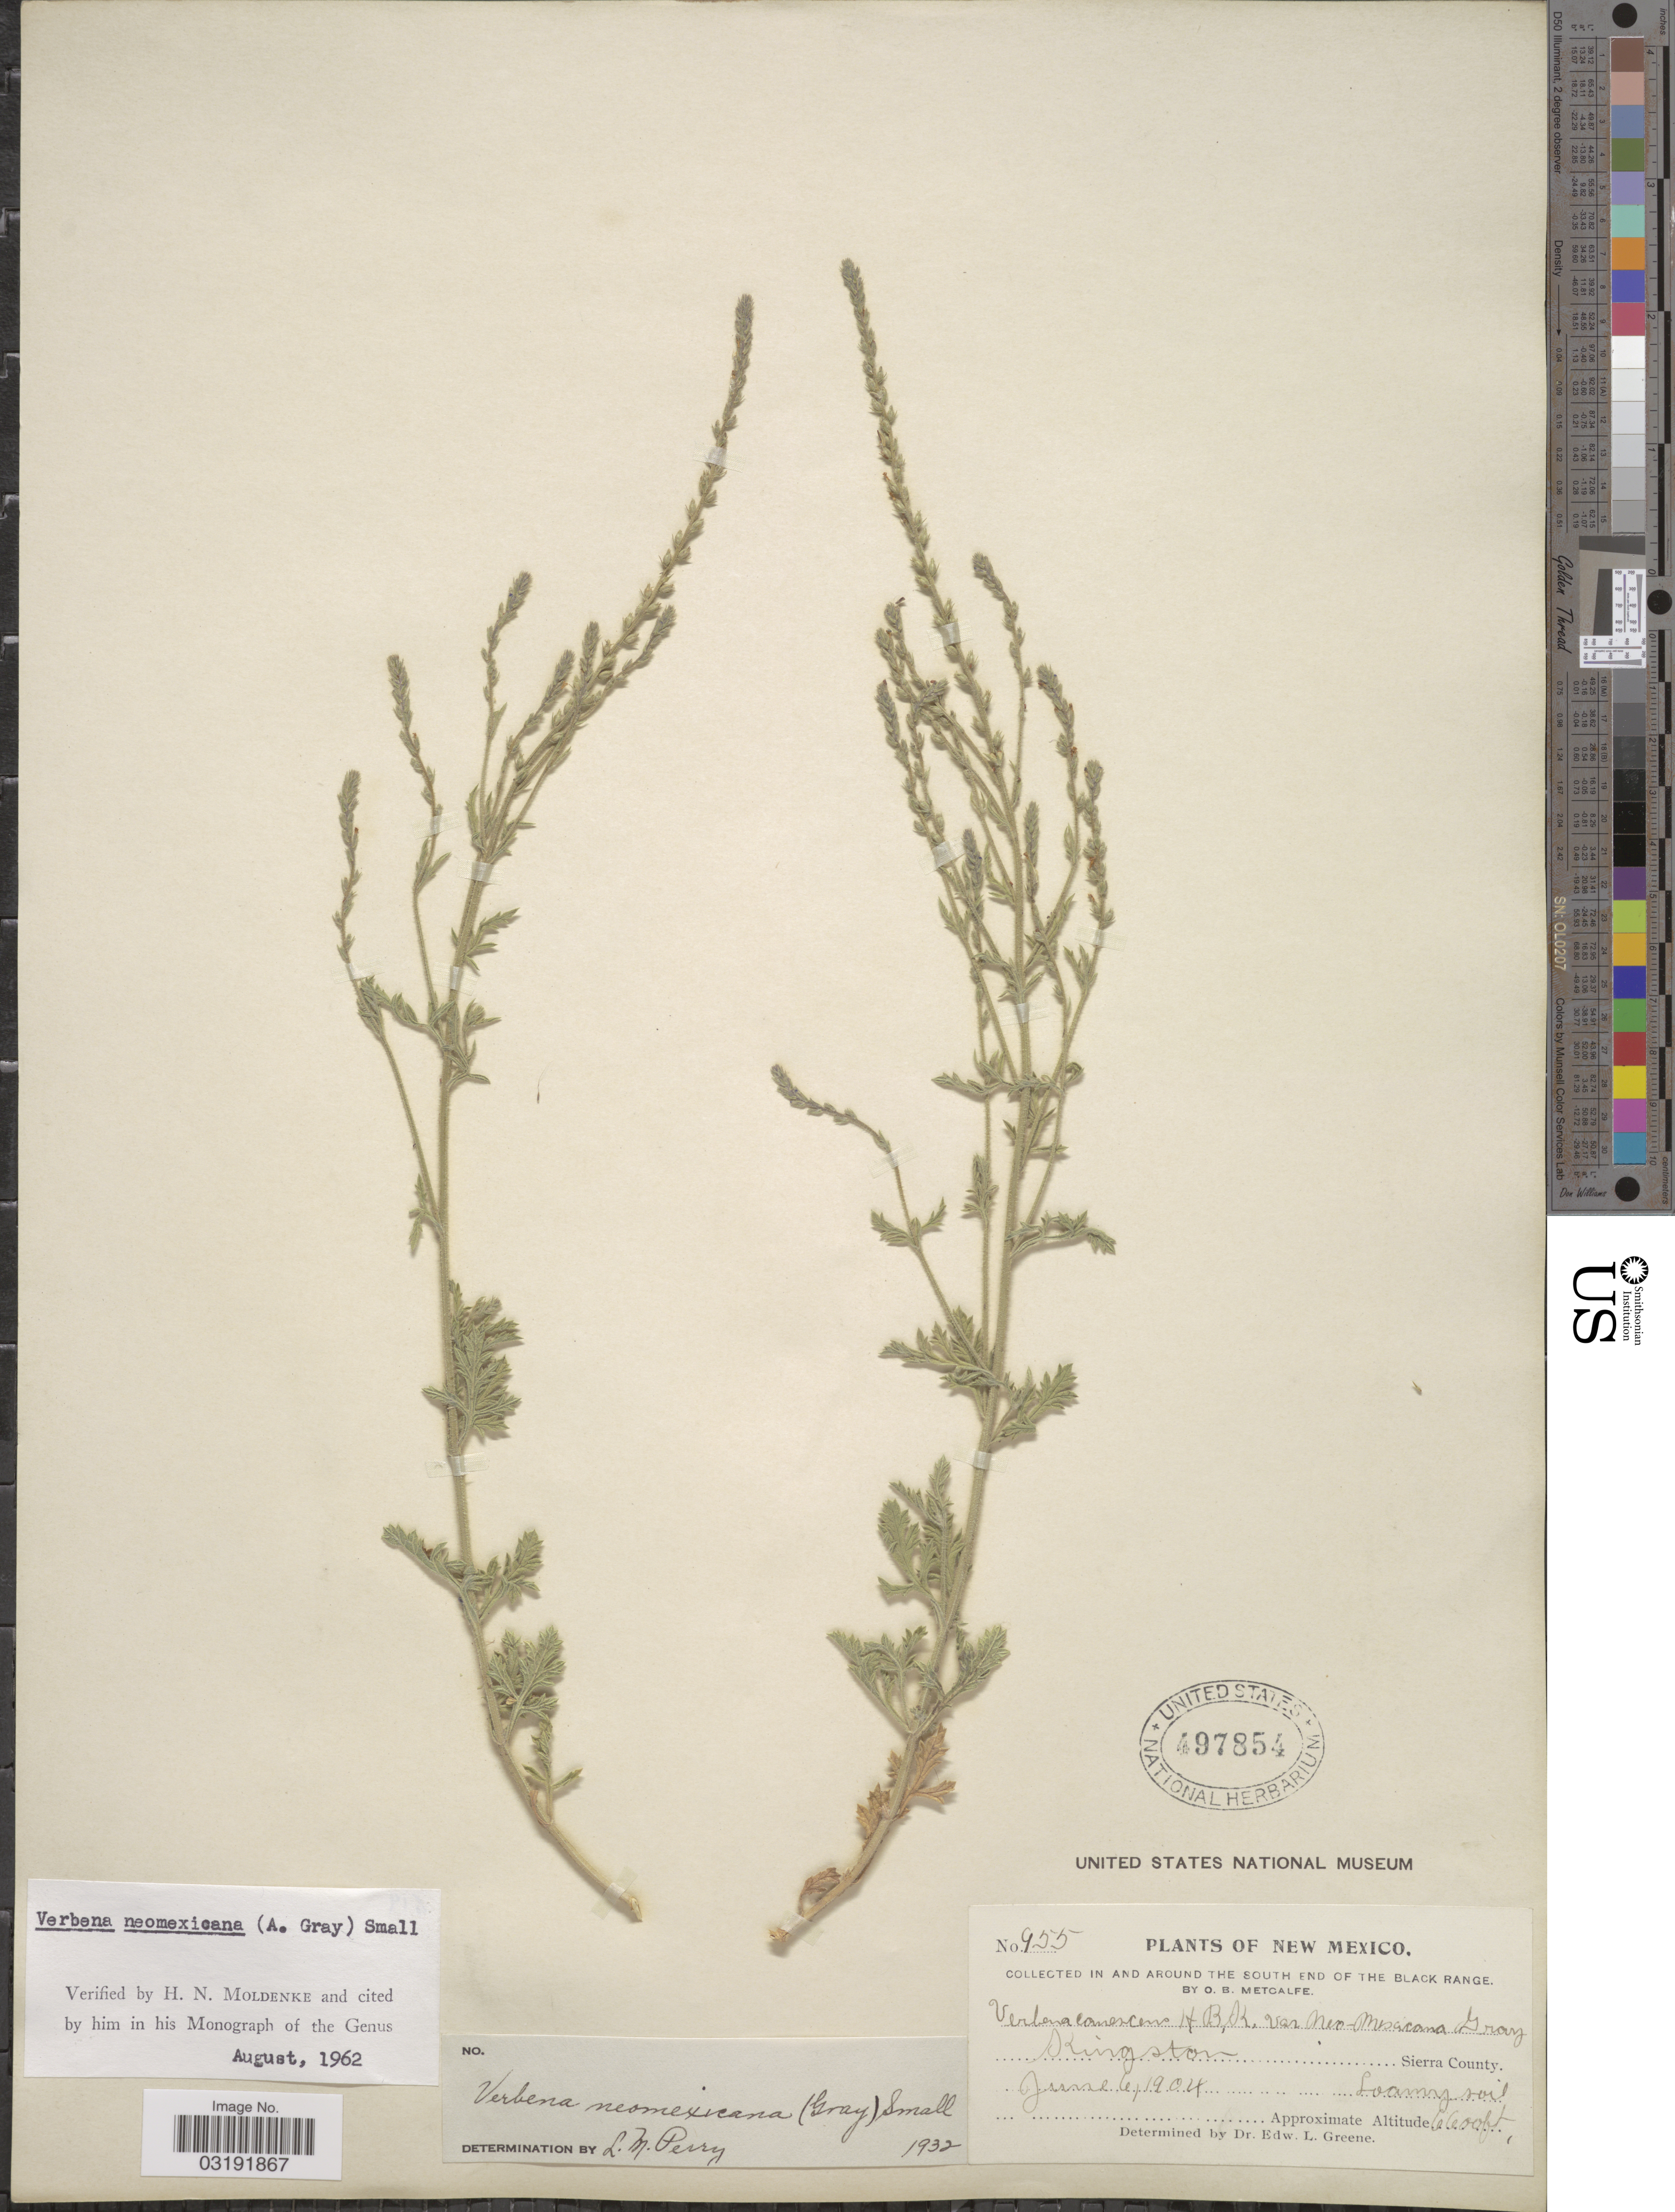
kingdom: Plantae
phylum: Tracheophyta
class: Magnoliopsida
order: Lamiales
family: Verbenaceae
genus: Verbena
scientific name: Verbena neomexicana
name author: (A. Gray) Small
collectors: O. B. Metcalfe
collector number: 955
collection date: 1904-06-06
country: United States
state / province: New Mexico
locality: In and around the south end of the Black Range. Kingston Sierra County.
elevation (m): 2012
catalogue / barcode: US 497854